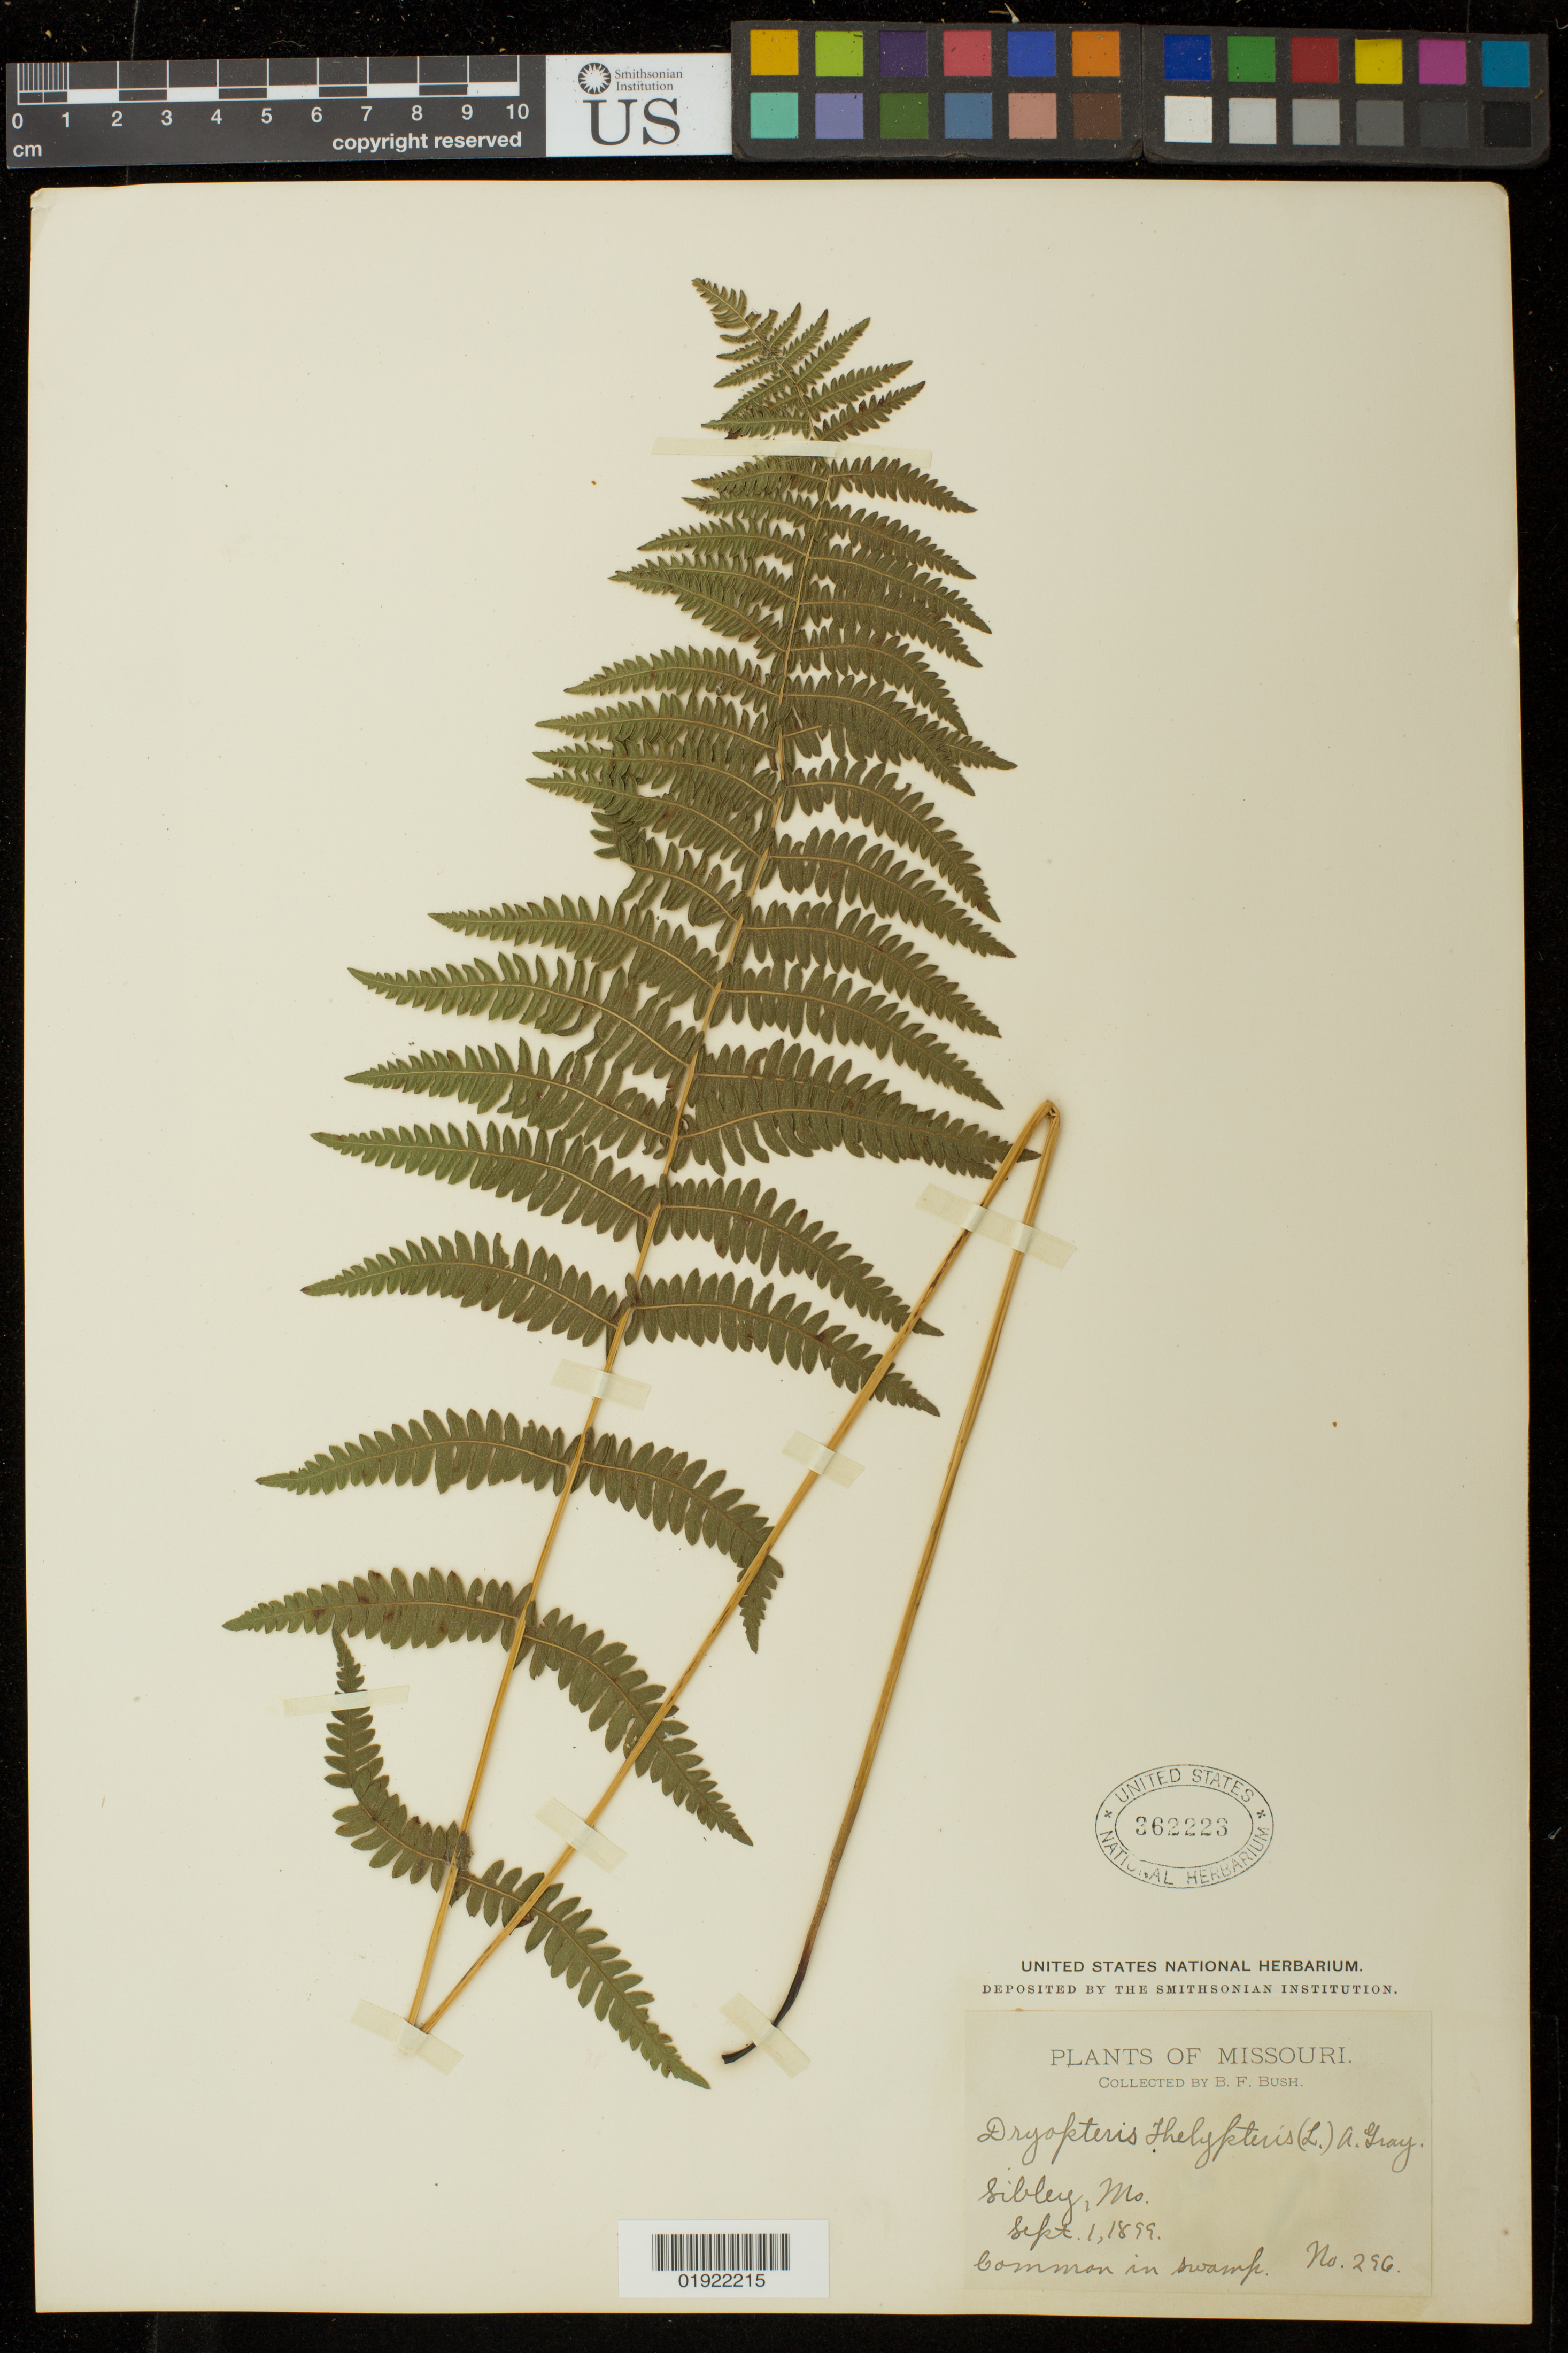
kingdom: Plantae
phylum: Tracheophyta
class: Polypodiopsida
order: Polypodiales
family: Thelypteridaceae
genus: Thelypteris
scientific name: Thelypteris palustris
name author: (Salisb.) Schott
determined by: Schott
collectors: B. F. Bush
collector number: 296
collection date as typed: Sept 1, 1899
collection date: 1899-09-01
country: United States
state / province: Missouri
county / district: Jackson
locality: Sibley, Mo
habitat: common in swamp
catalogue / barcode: US 362223